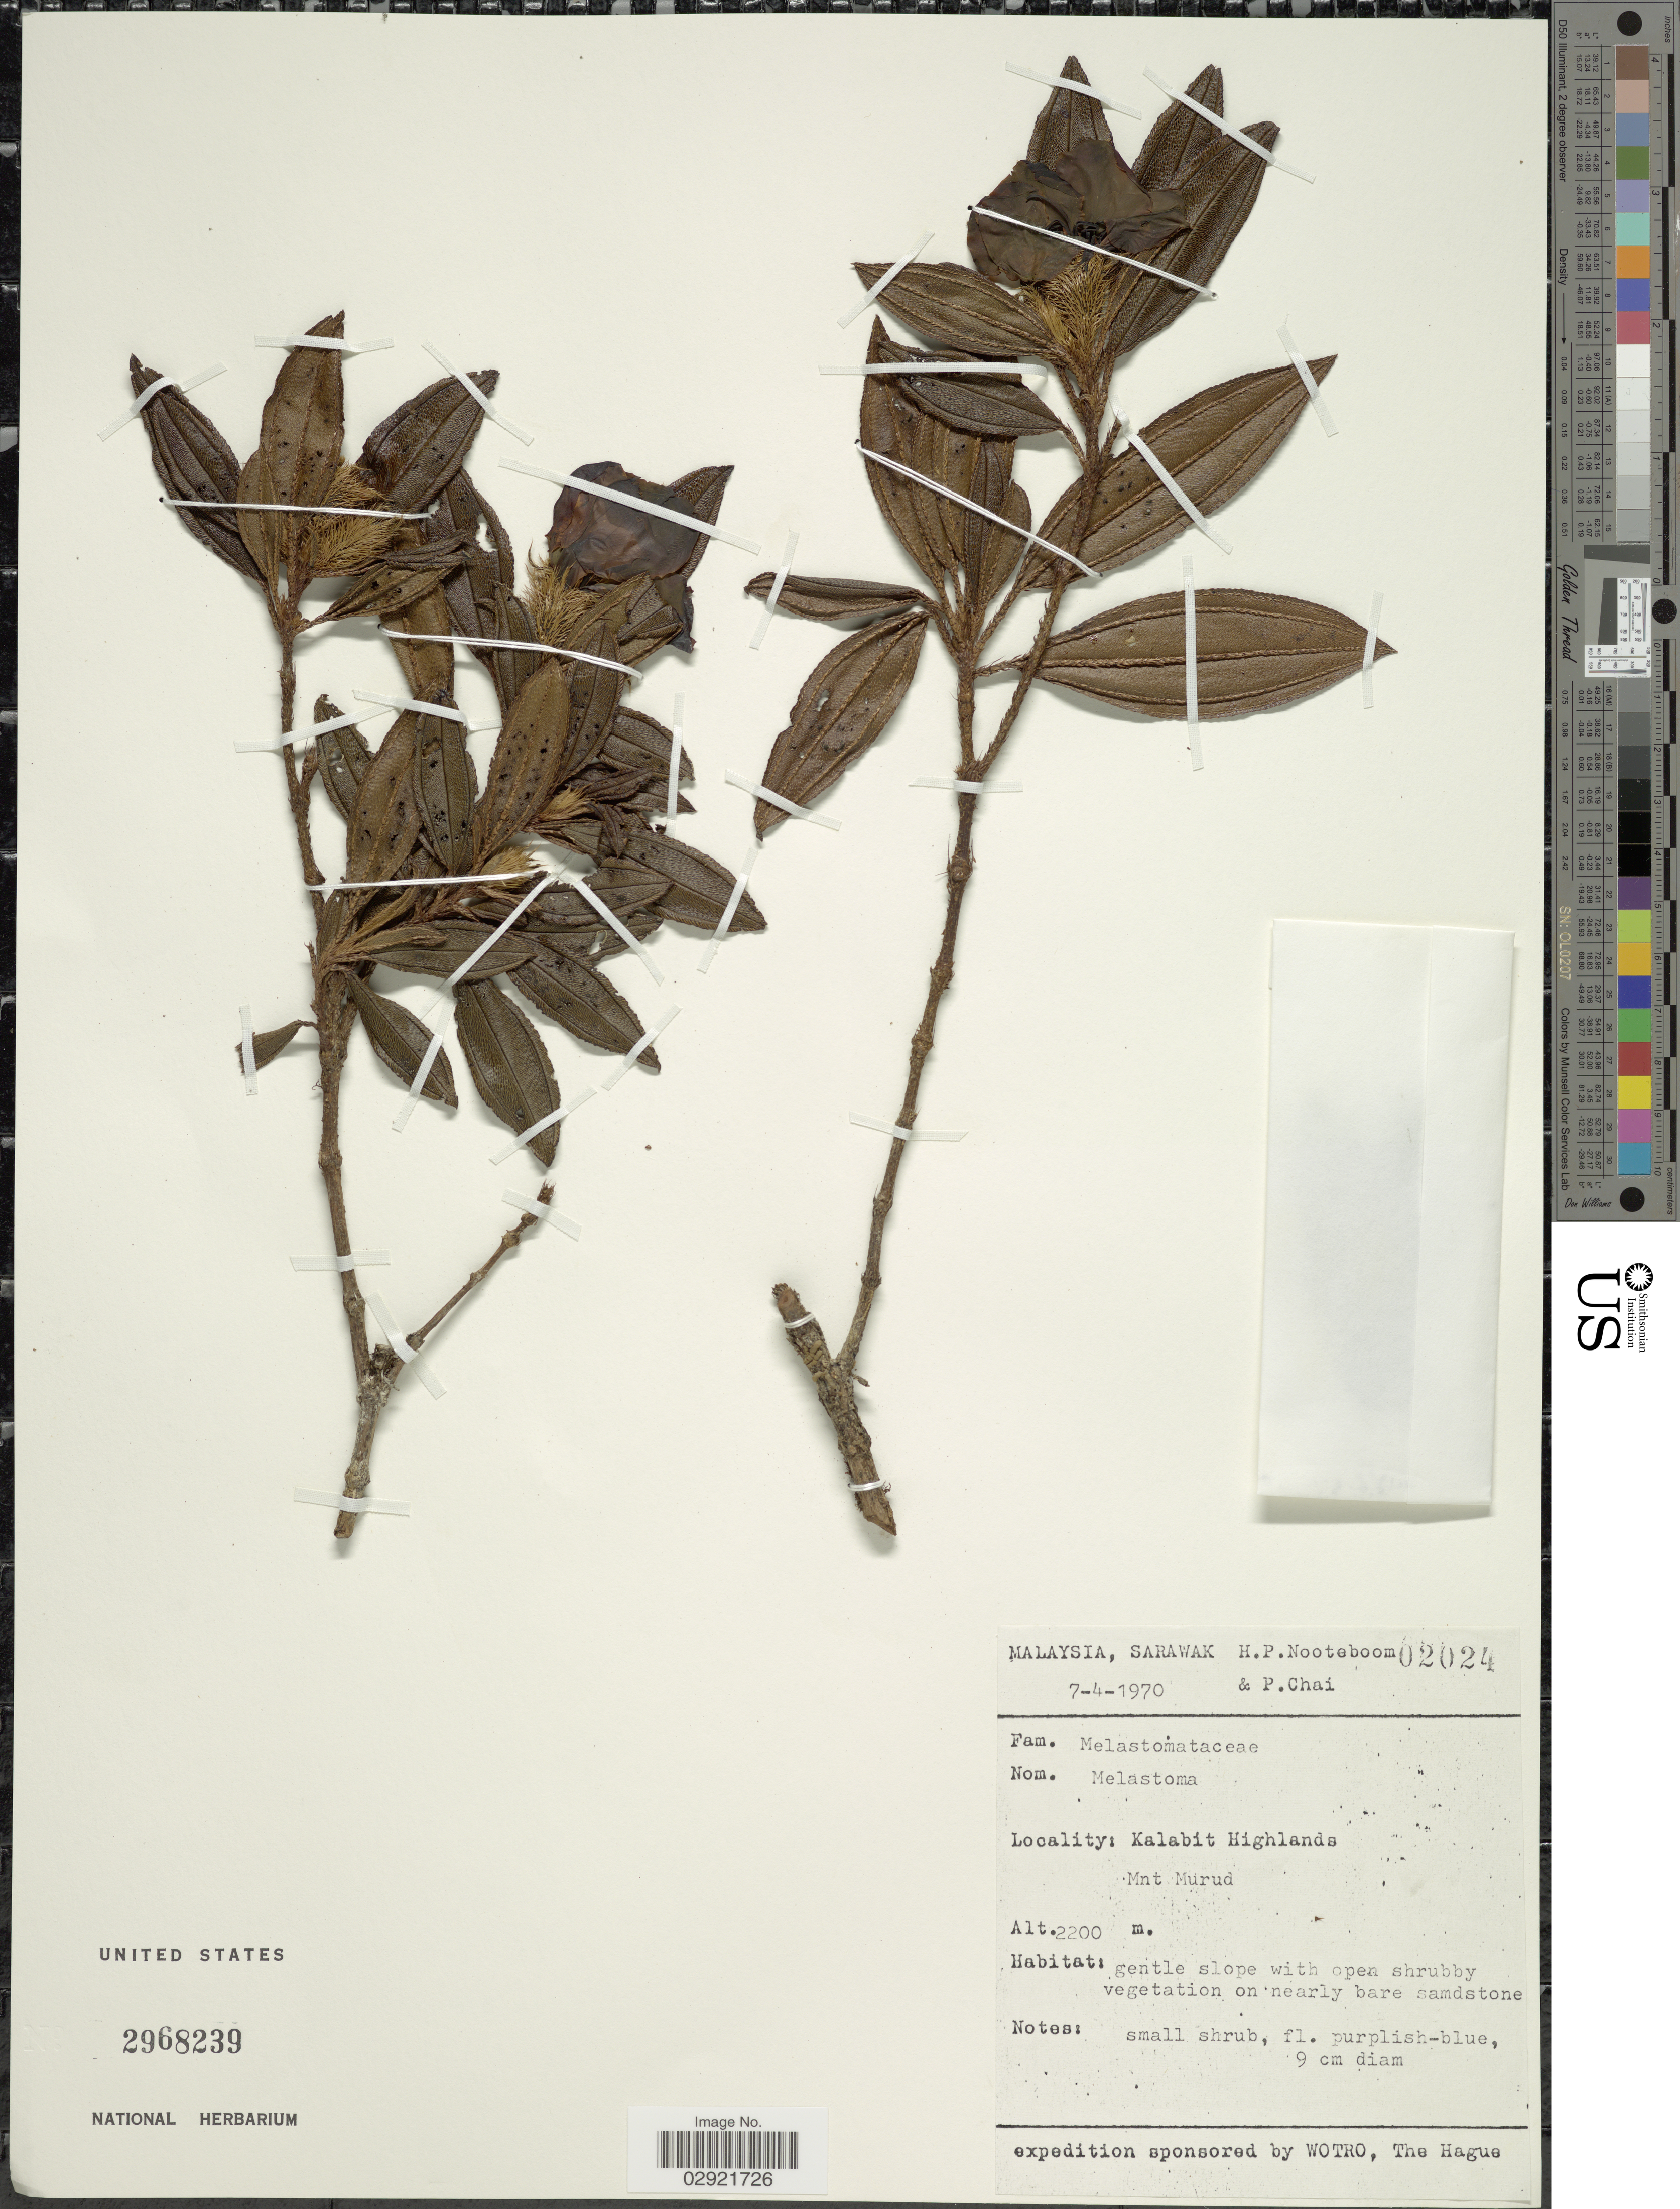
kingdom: Plantae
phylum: Tracheophyta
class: Magnoliopsida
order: Myrtales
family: Melastomataceae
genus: Melastoma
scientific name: Melastoma sp.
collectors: H. P. Nooteboom & P. Chai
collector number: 02024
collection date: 1970-04-07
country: Malaysia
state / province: Sarawak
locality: Kalabit Highlands, Mnt Murud.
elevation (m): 2200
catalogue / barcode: US 2968239